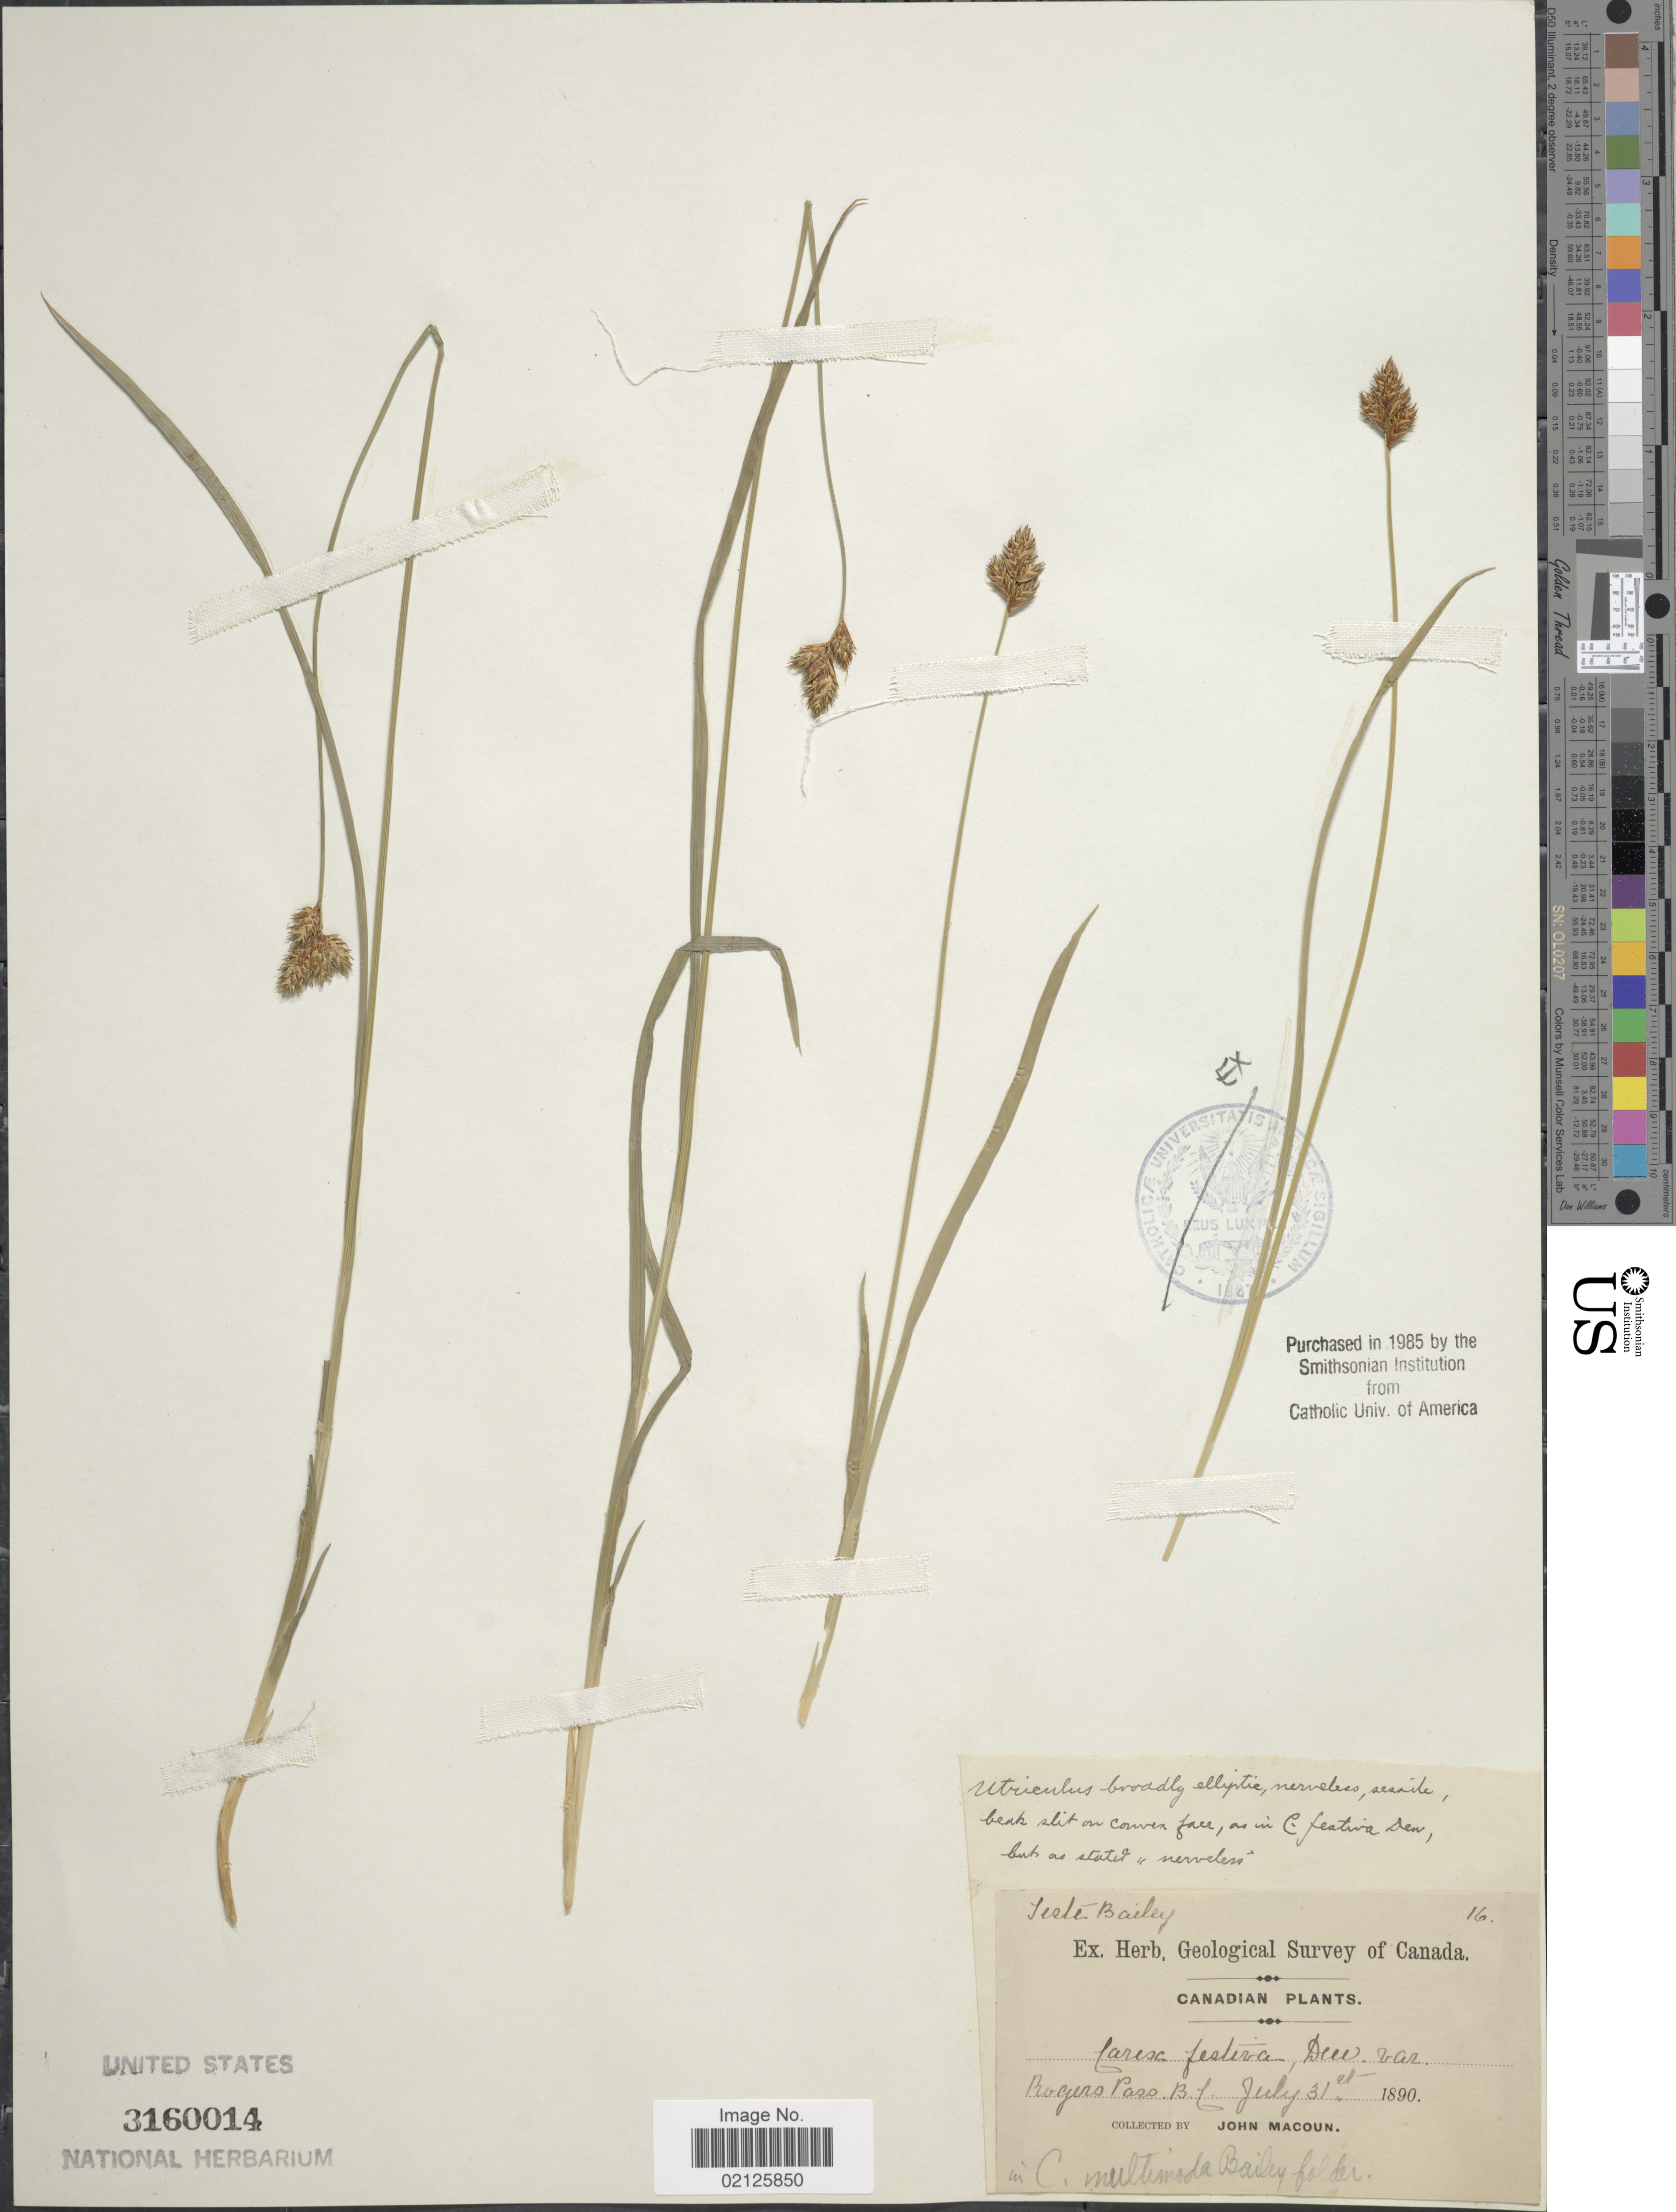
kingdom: Plantae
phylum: Tracheophyta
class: Liliopsida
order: Poales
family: Cyperaceae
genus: Carex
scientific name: Carex preslii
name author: Steud.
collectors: J. Macoun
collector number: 16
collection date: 1890-07-31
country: Canada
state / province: British Columbia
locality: Rogers Pass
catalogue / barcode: US 3160014